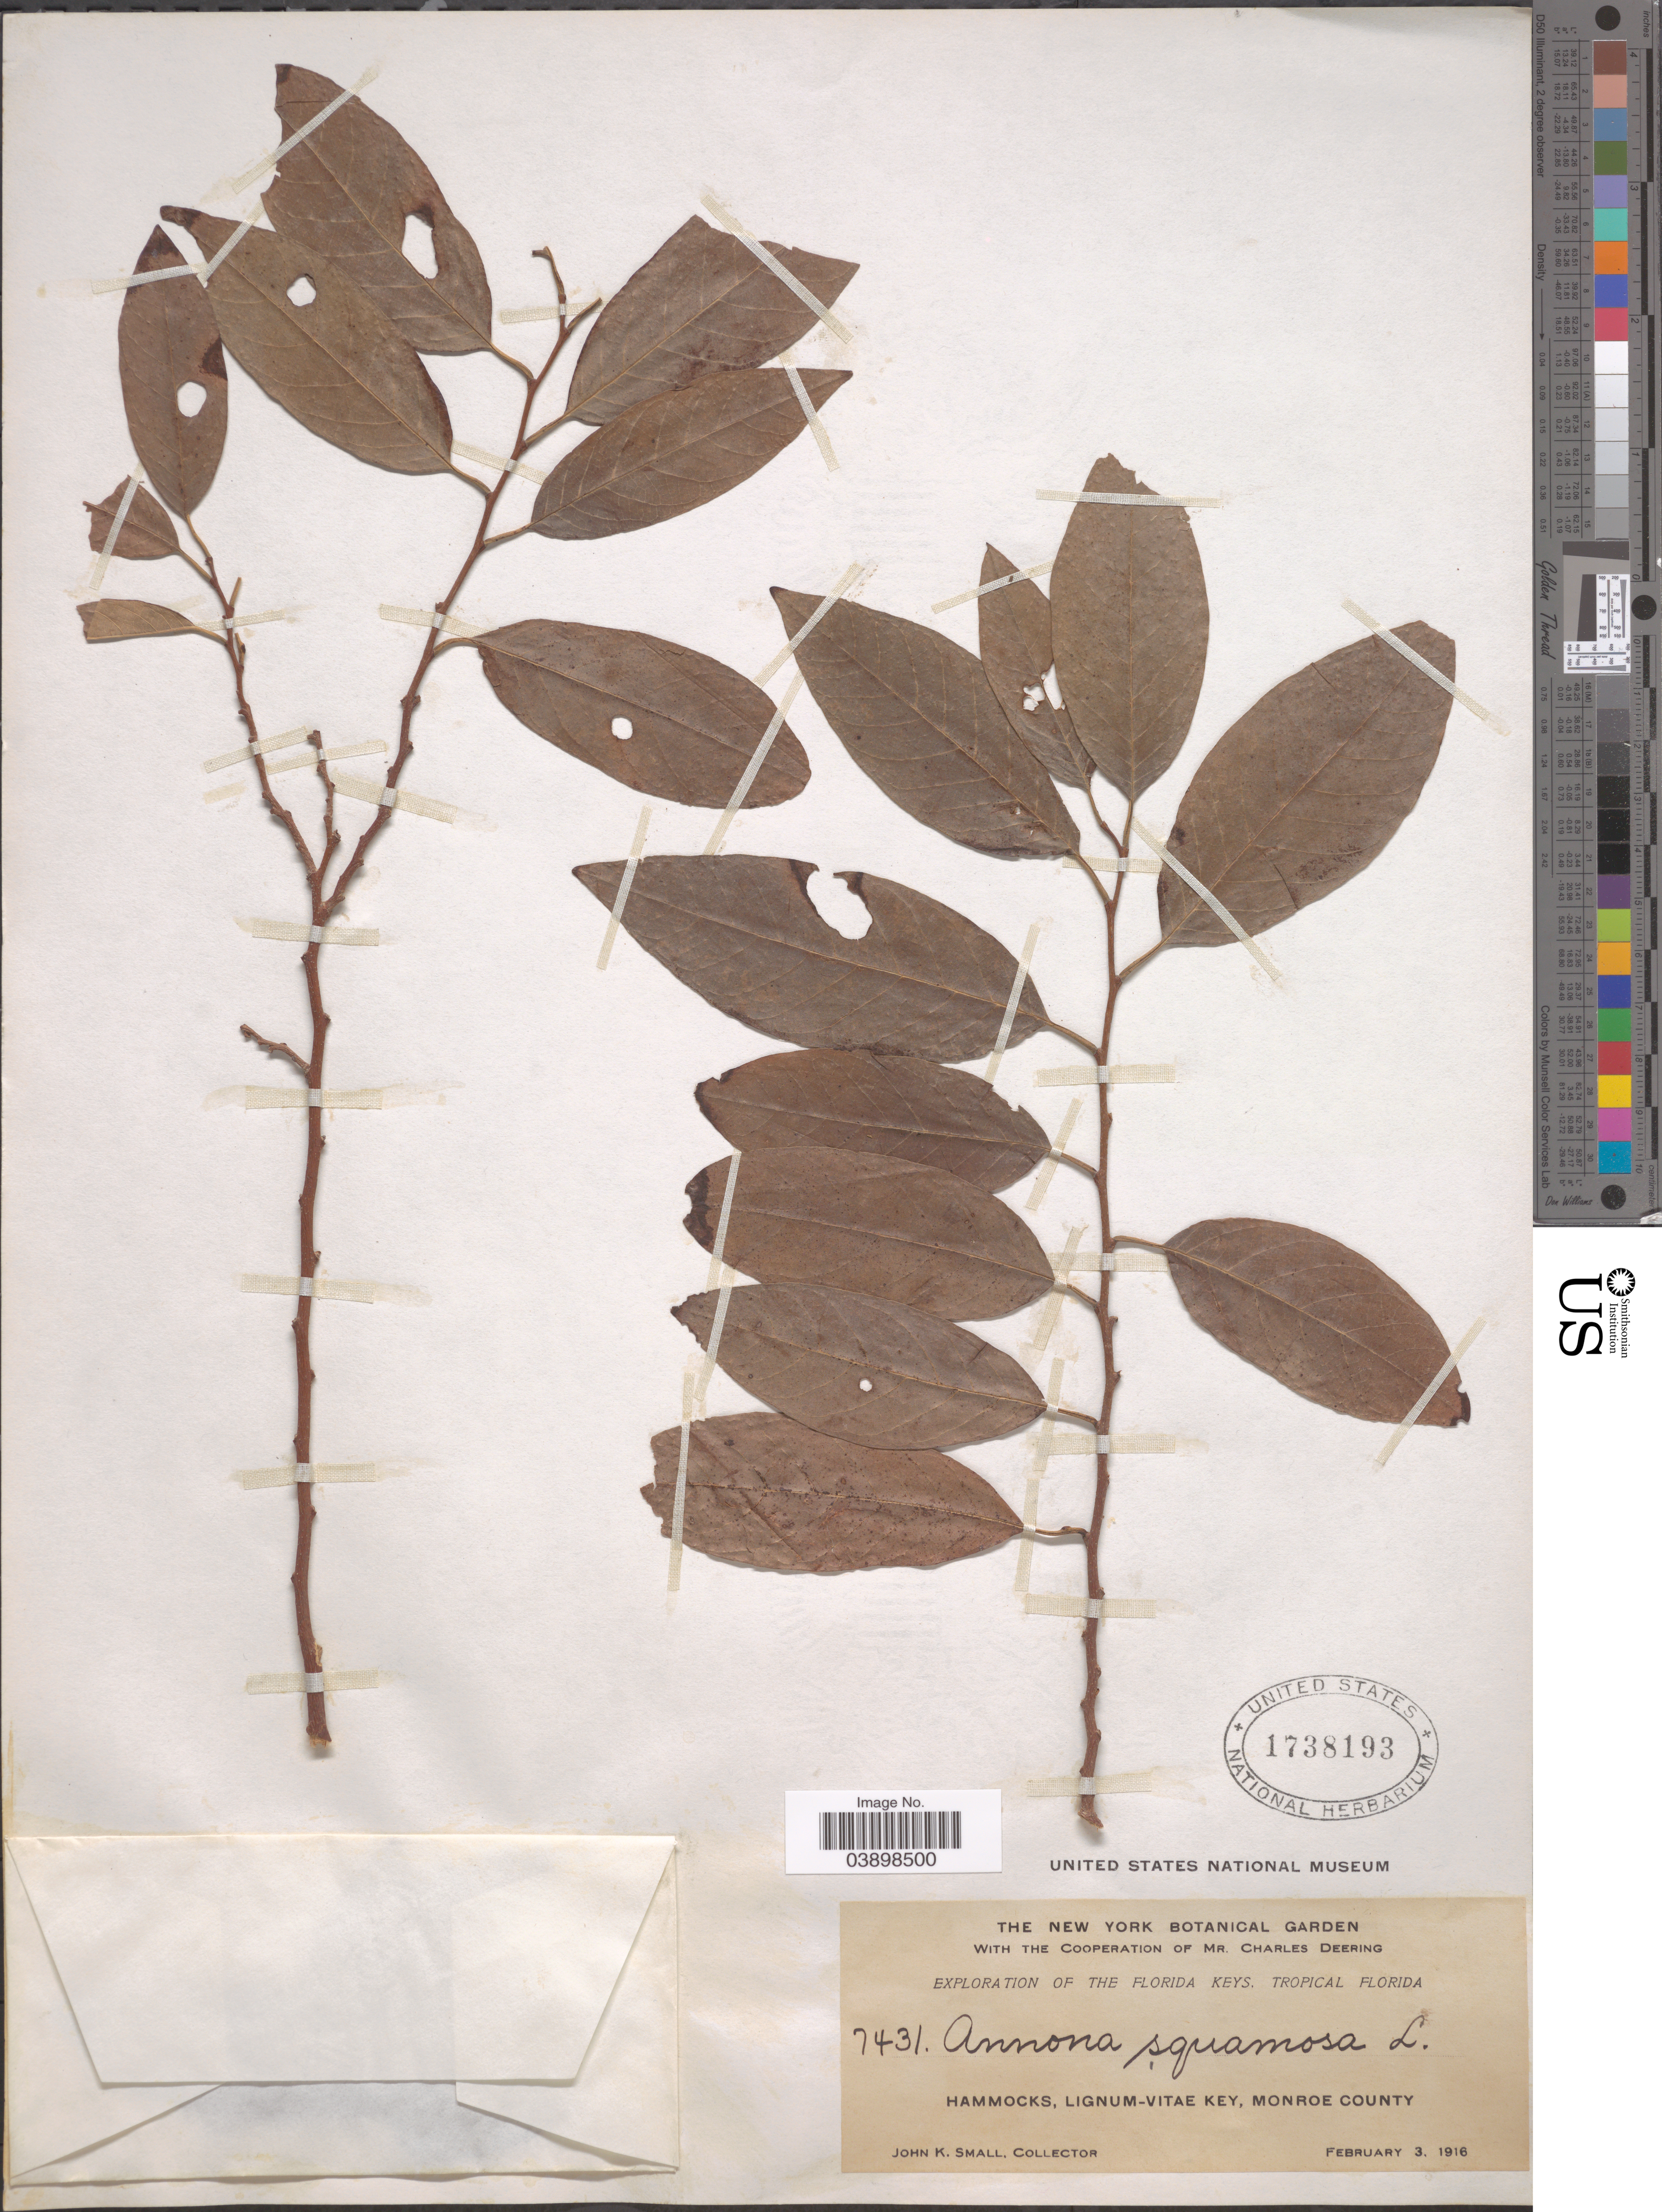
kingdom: Plantae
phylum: Tracheophyta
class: Magnoliopsida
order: Magnoliales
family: Annonaceae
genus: Annona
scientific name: Annona squamosa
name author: L.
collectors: J. K. Small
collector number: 7431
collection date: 1916-02-03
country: United States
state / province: Florida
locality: The Florida Keys. Tropical Florida. Hammocks, Lignum-Vitae Key, Monroe County.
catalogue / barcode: US 1738193